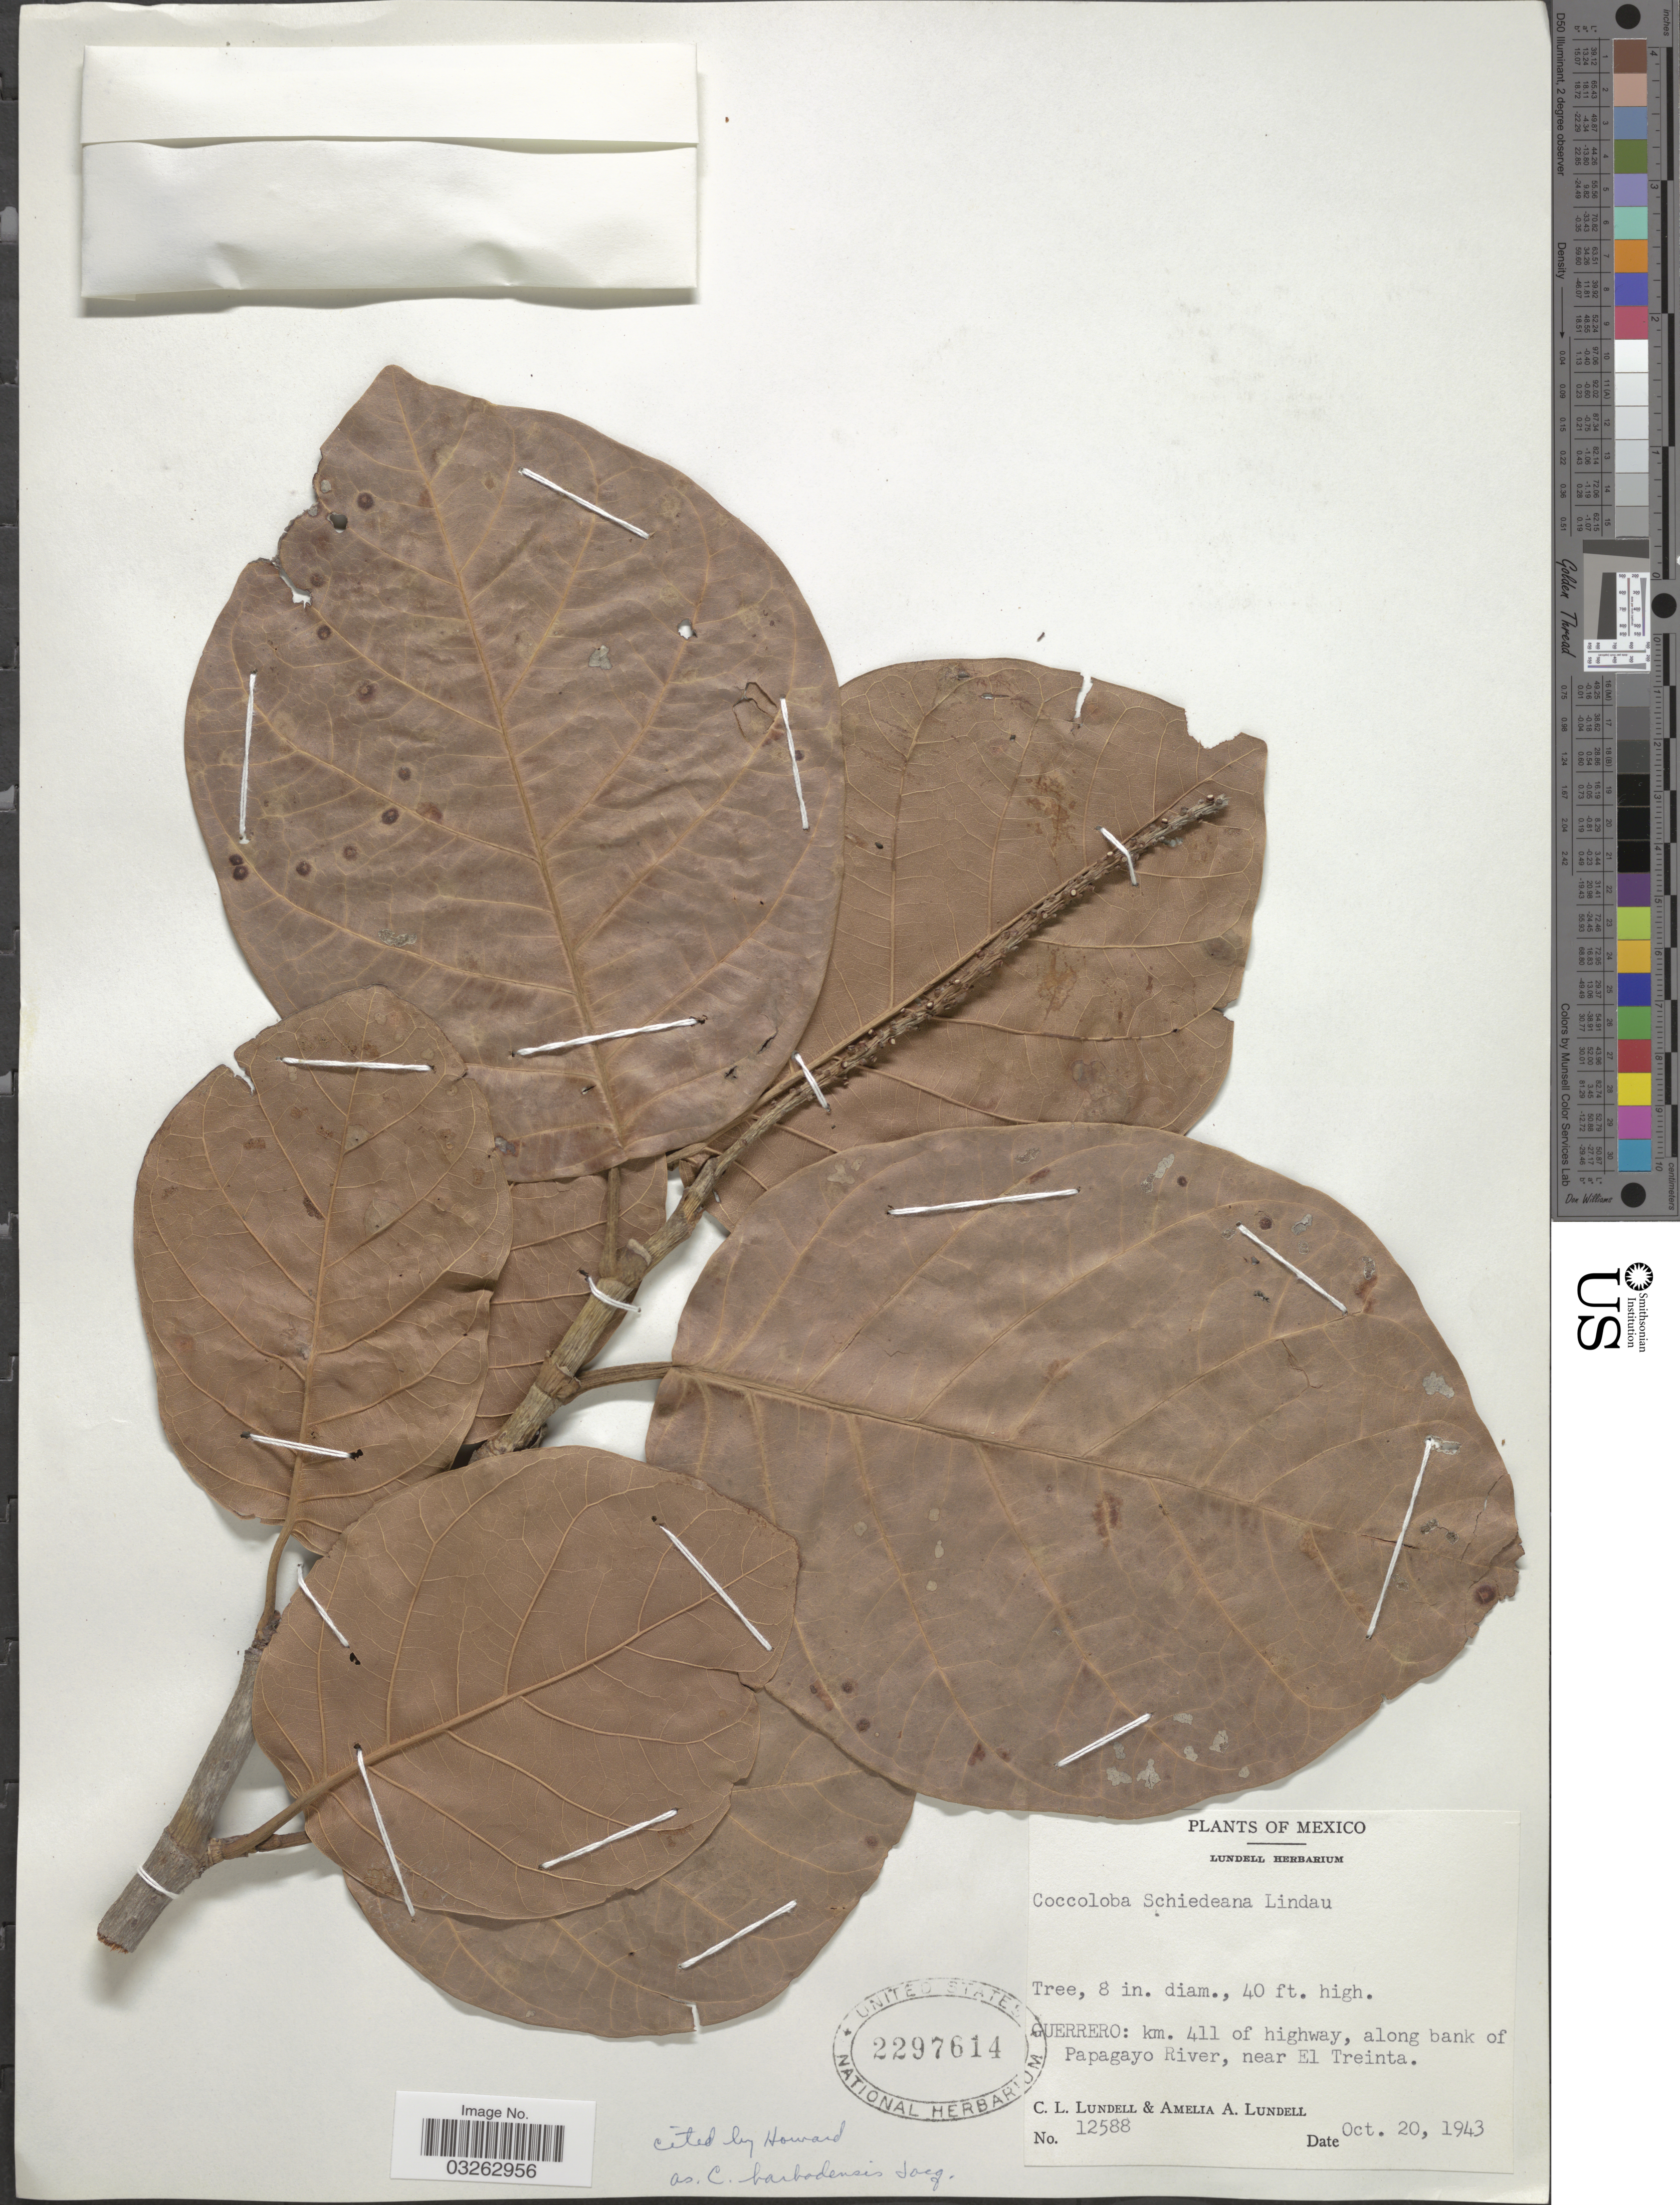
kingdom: Plantae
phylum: Tracheophyta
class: Magnoliopsida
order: Caryophyllales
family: Polygonaceae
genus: Coccoloba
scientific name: Coccoloba schiedeana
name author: Lindau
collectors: C. L. Lundell & A. A. Lundell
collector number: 12588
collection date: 1943-10-20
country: Mexico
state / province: Guerrero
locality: Km. 411 of highway, along bank of Papagayo River, near El Treinta.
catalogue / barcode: US 2297614